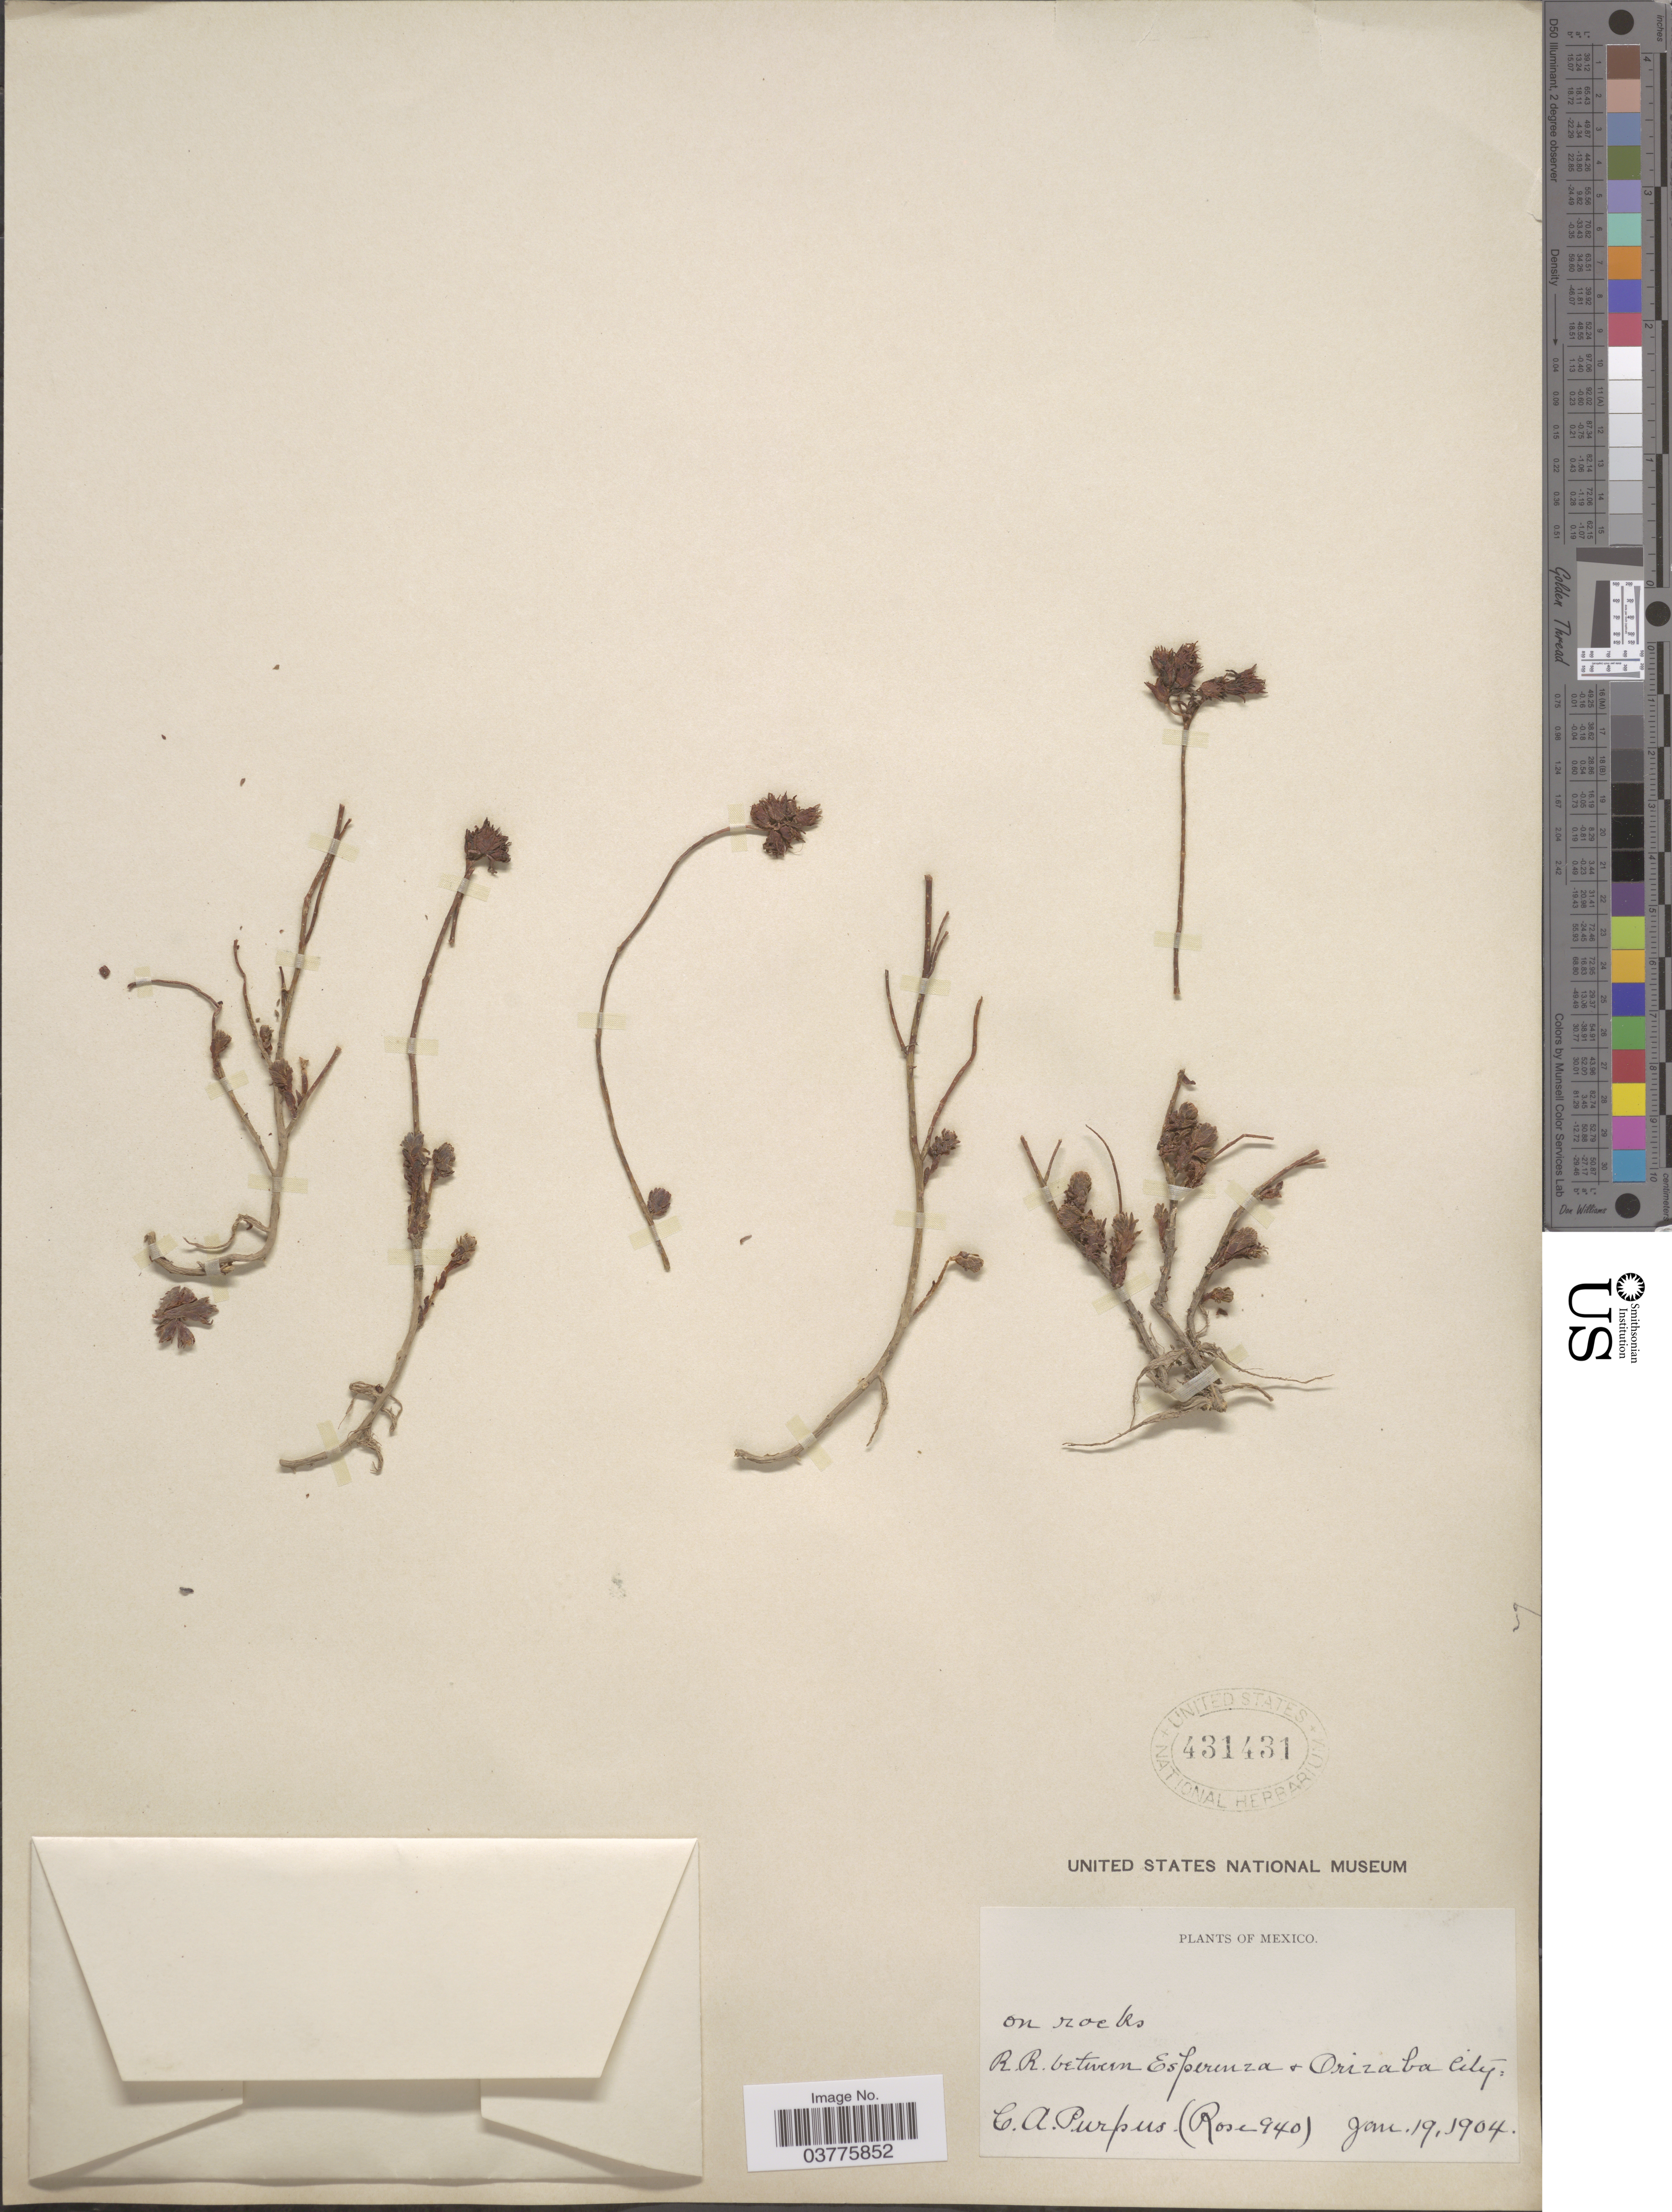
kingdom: Plantae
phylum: Tracheophyta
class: Magnoliopsida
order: Saxifragales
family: Crassulaceae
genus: Sedum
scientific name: Sedum goldmanii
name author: (Rose) Moran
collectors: C. A. Purpus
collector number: Rose940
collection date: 1904-01-19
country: Mexico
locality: R. R. between Esperenza & Orizaba City.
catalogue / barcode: US 431431